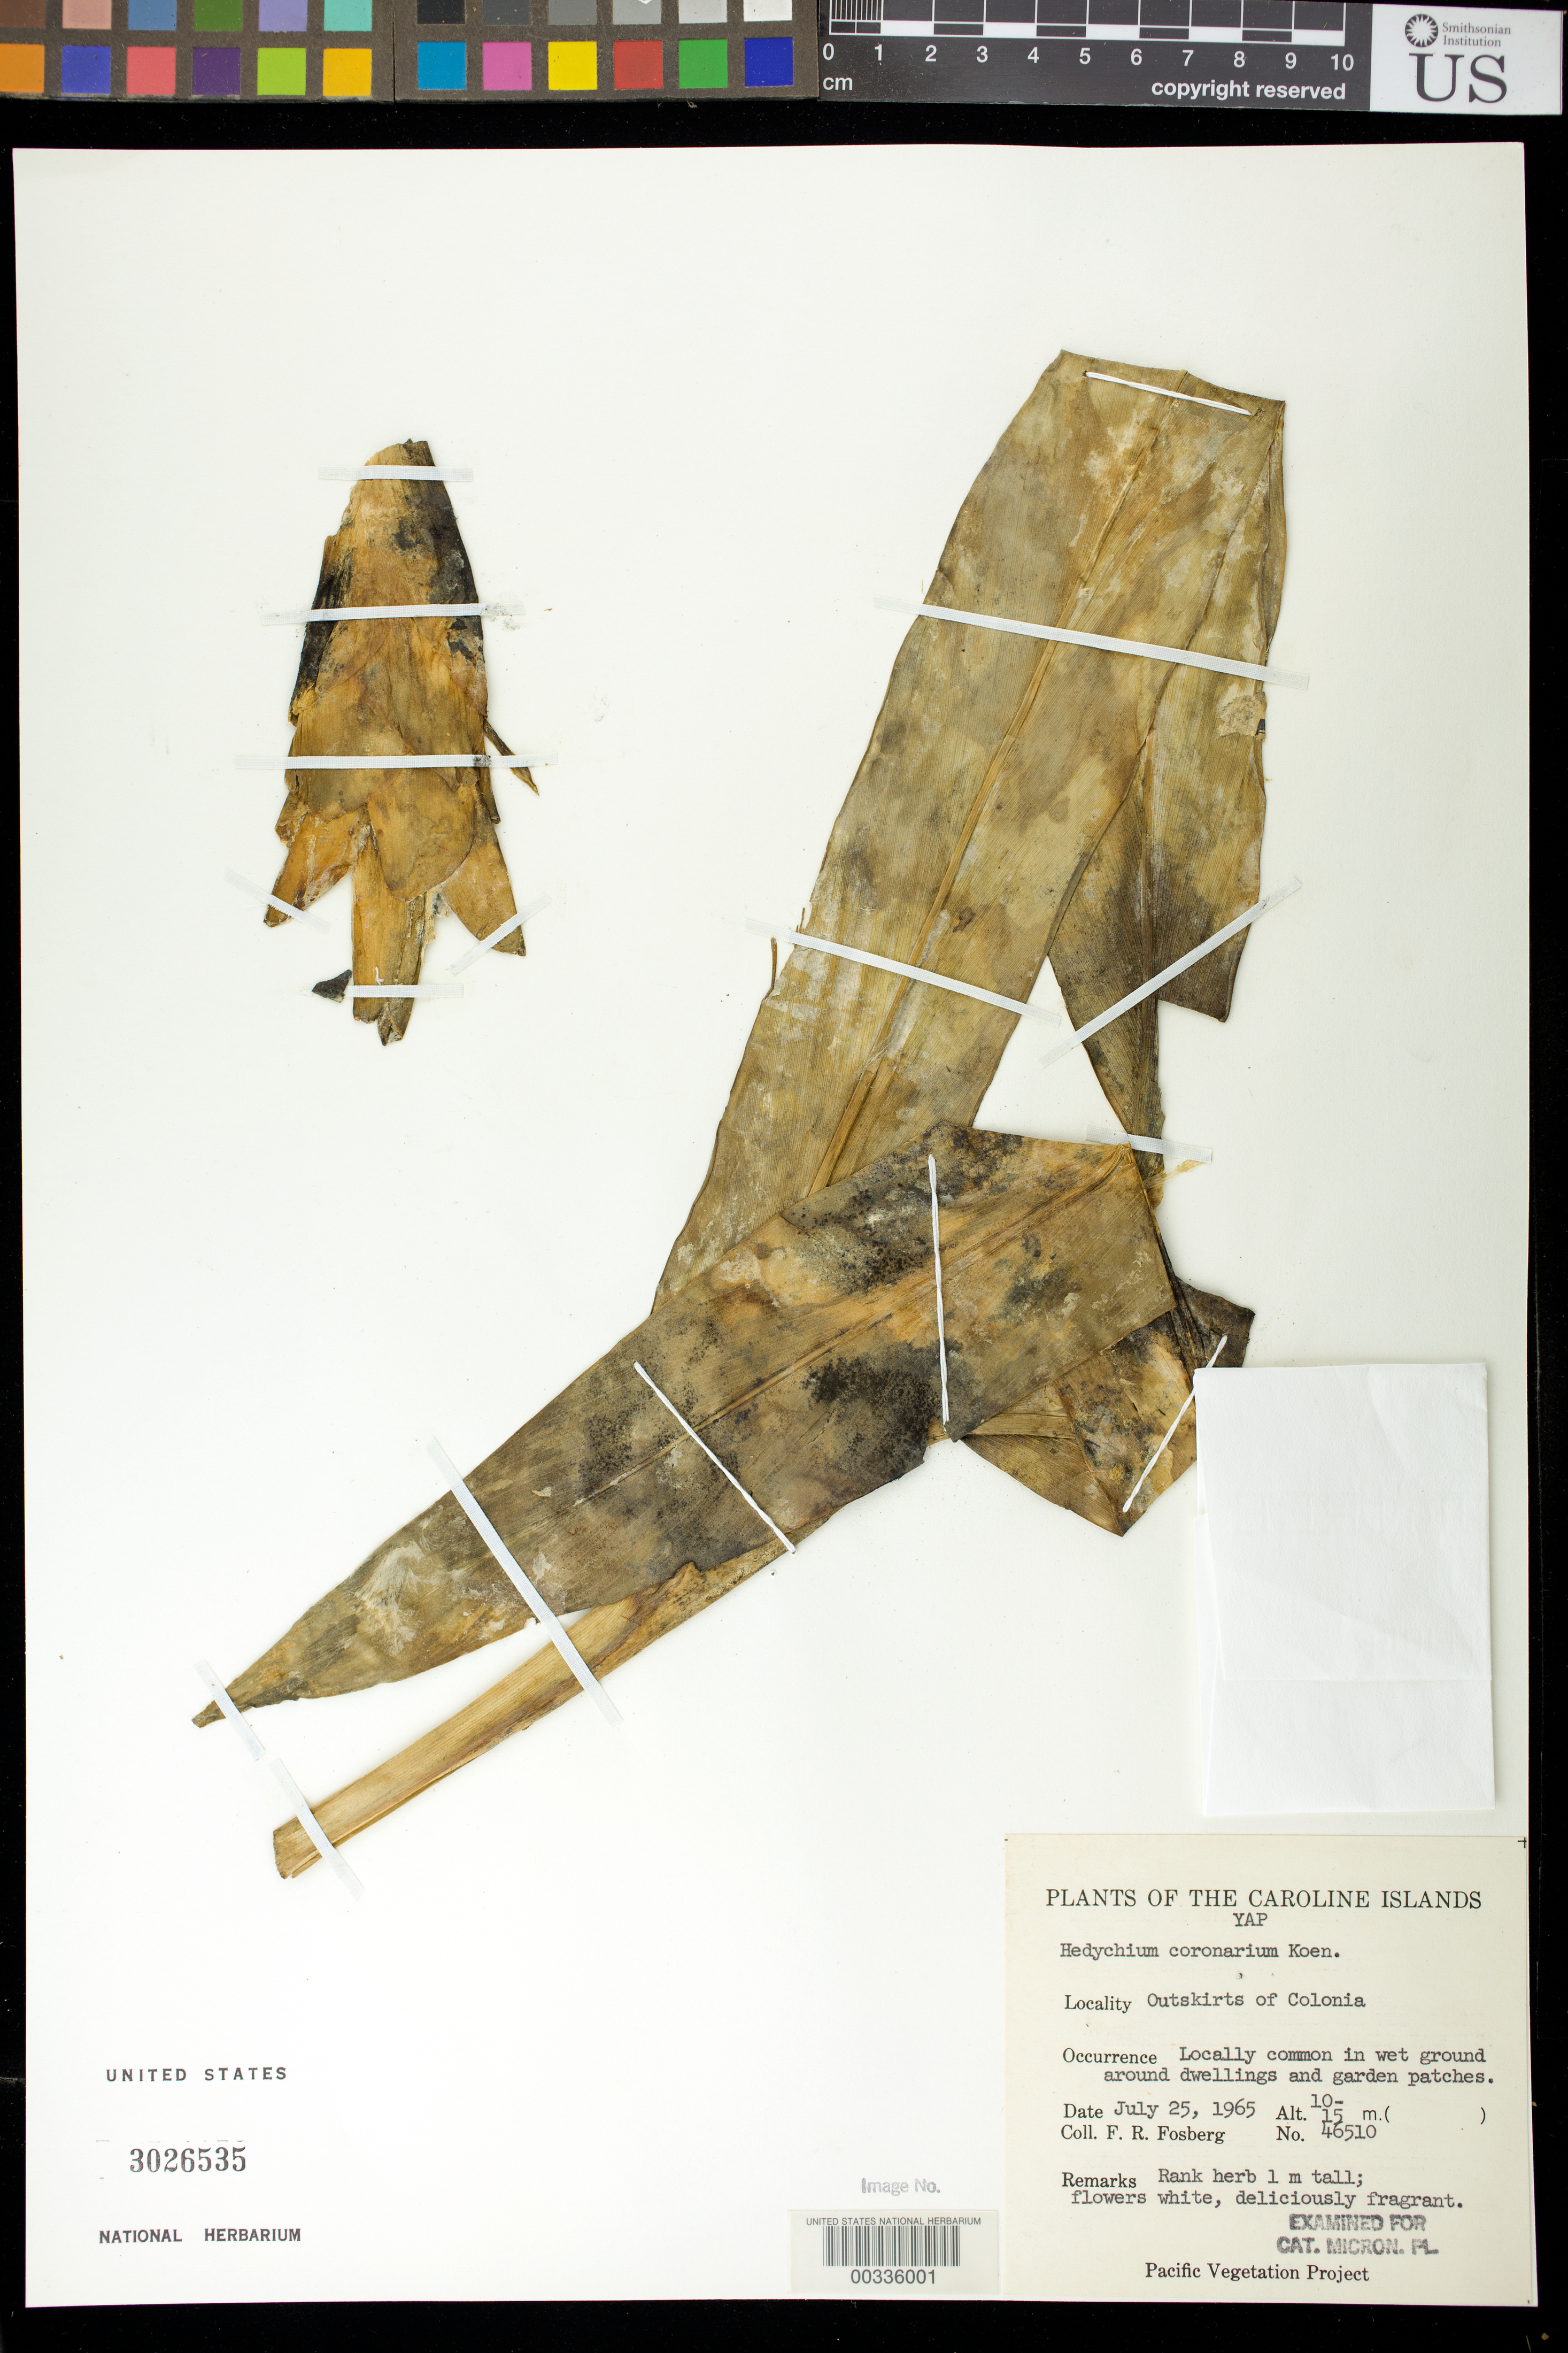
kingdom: Plantae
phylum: Tracheophyta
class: Liliopsida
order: Zingiberales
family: Zingiberaceae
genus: Hedychium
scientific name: Hedychium coronarium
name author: J. Koenig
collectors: F. R. Fosberg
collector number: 46510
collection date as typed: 25 Jul 1965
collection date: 1965-07-25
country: Micronesia, Federated States of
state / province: Yap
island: Yap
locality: Plants of the Caroline Islands, Yap, outskirts of Colonia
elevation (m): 10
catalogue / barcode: US 3026535